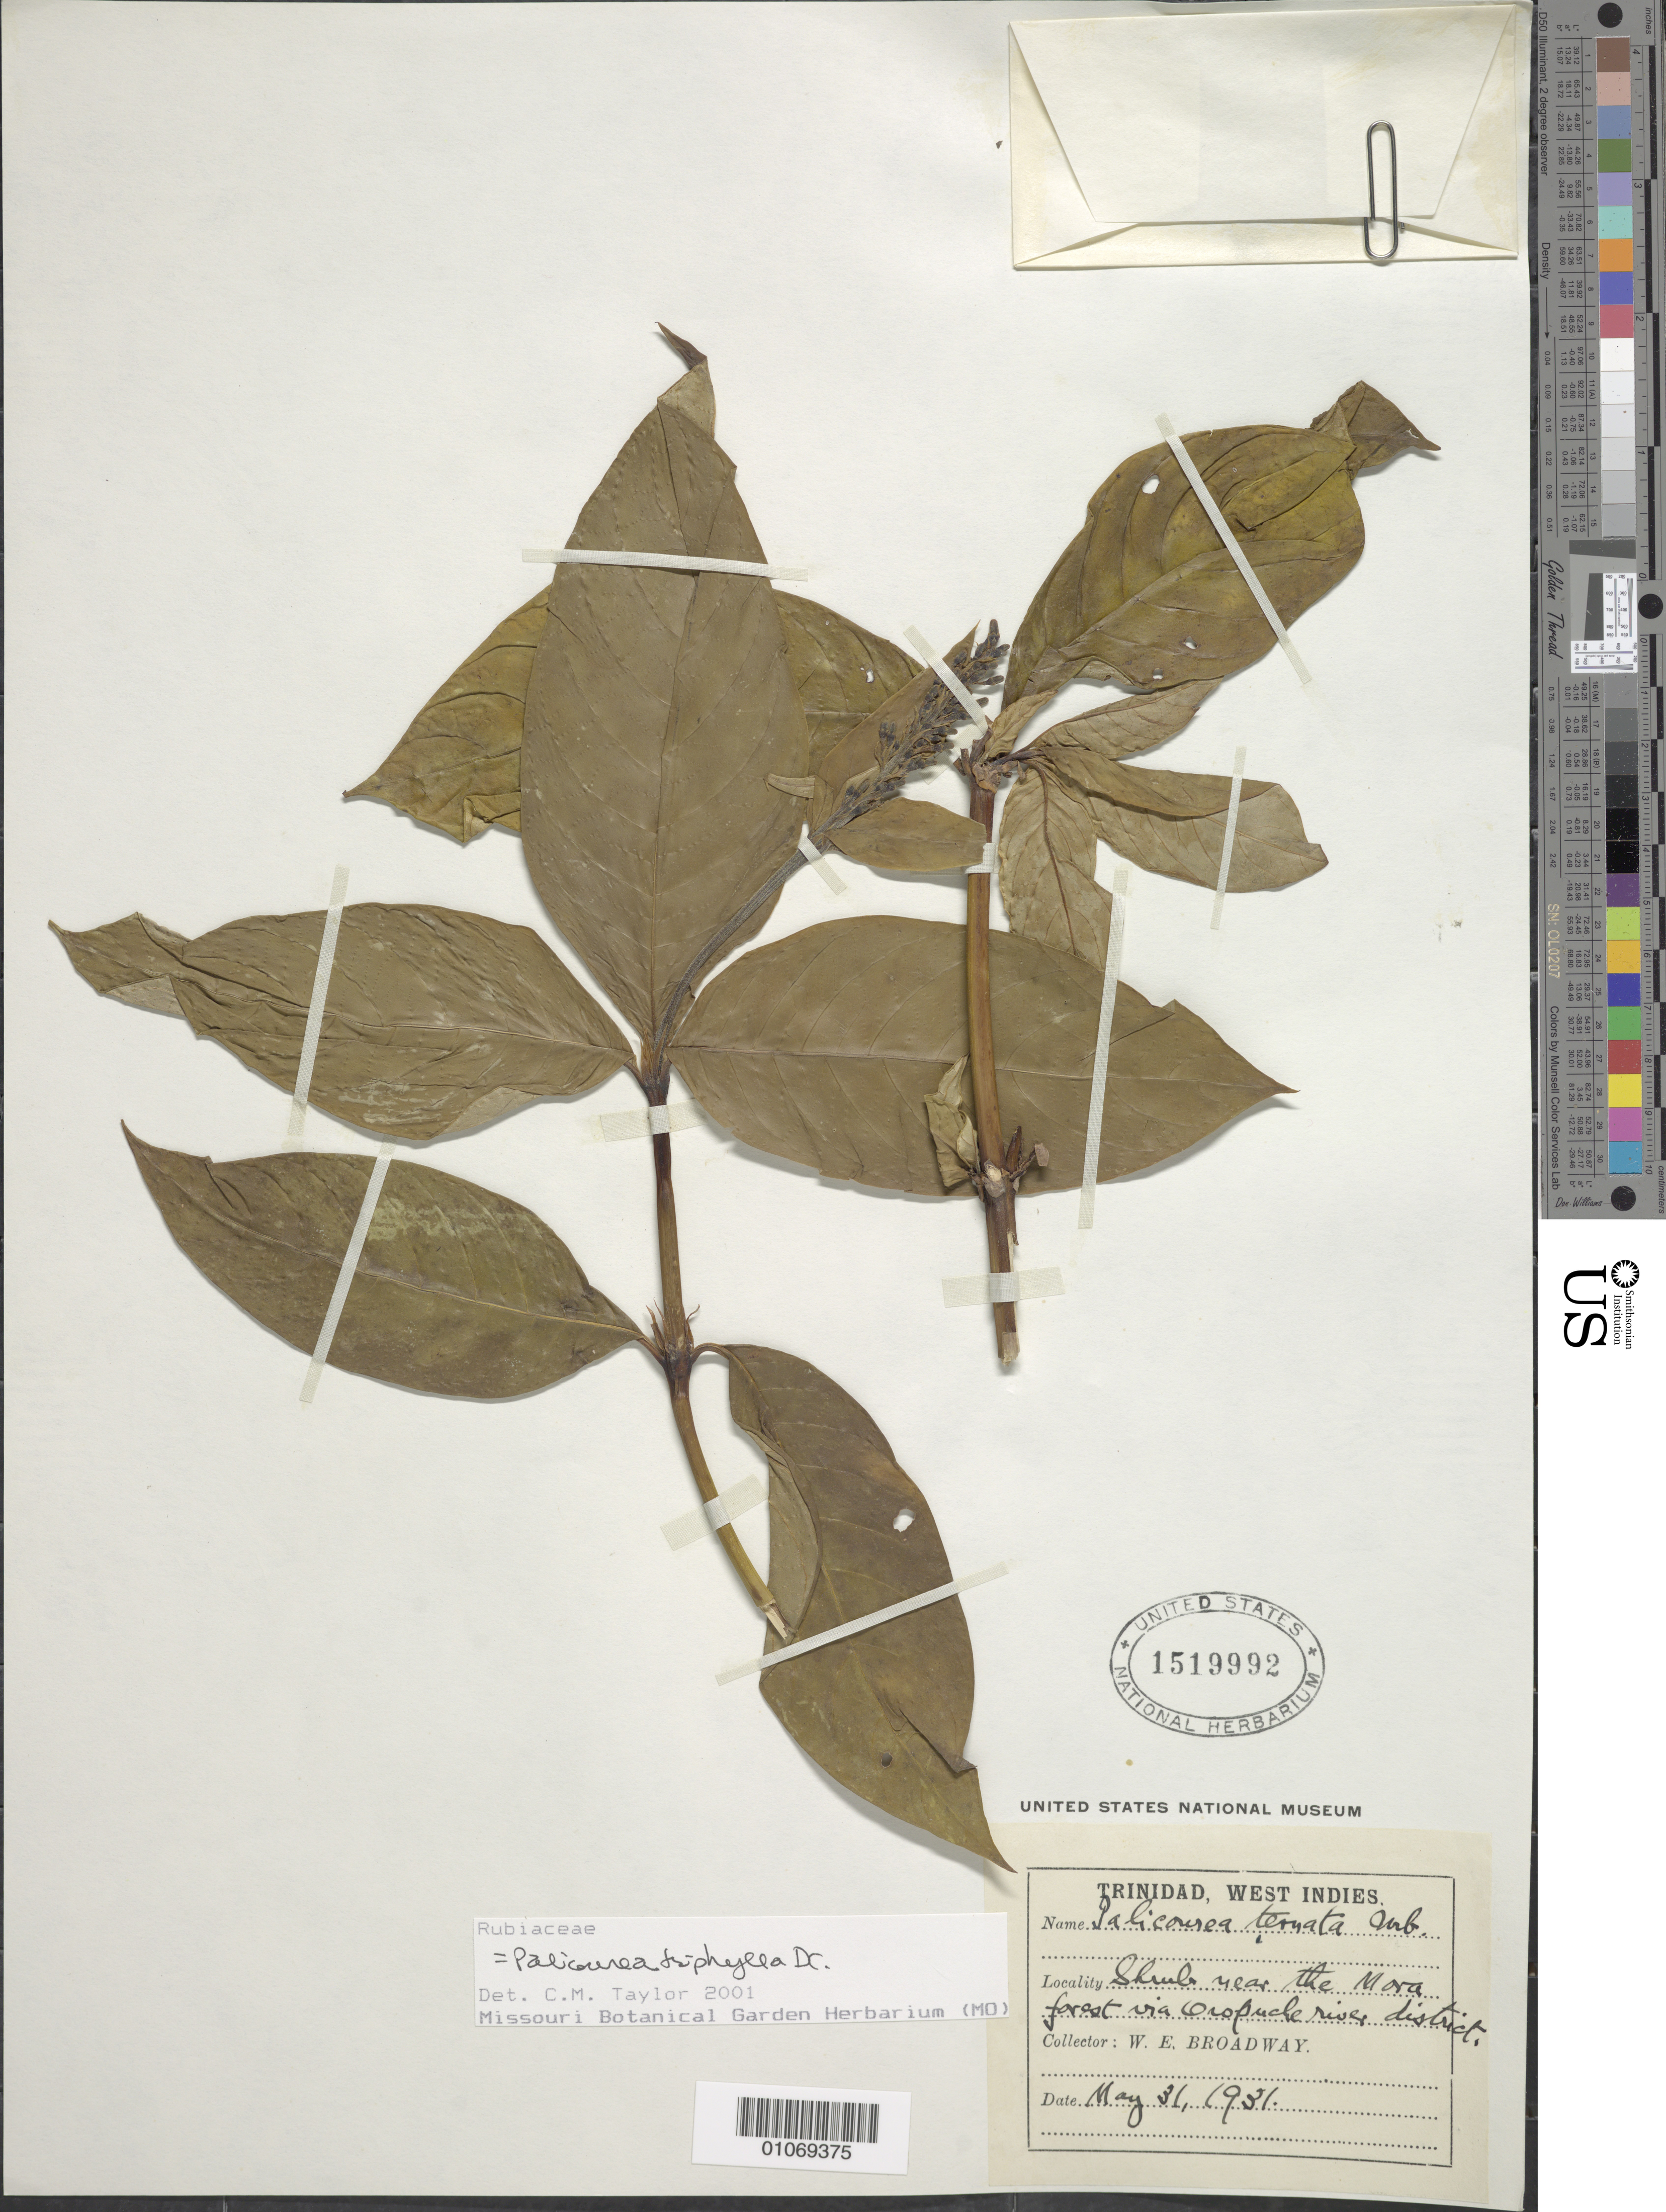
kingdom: Plantae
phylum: Tracheophyta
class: Magnoliopsida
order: Gentianales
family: Rubiaceae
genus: Palicourea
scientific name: Palicourea triphylla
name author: DC.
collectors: W. E. Broadway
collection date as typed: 31 May 1931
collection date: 1931-05-31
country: Trinidad and Tobago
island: Trinidad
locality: Near the Mora forest via Oropuche river district.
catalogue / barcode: US 1519992